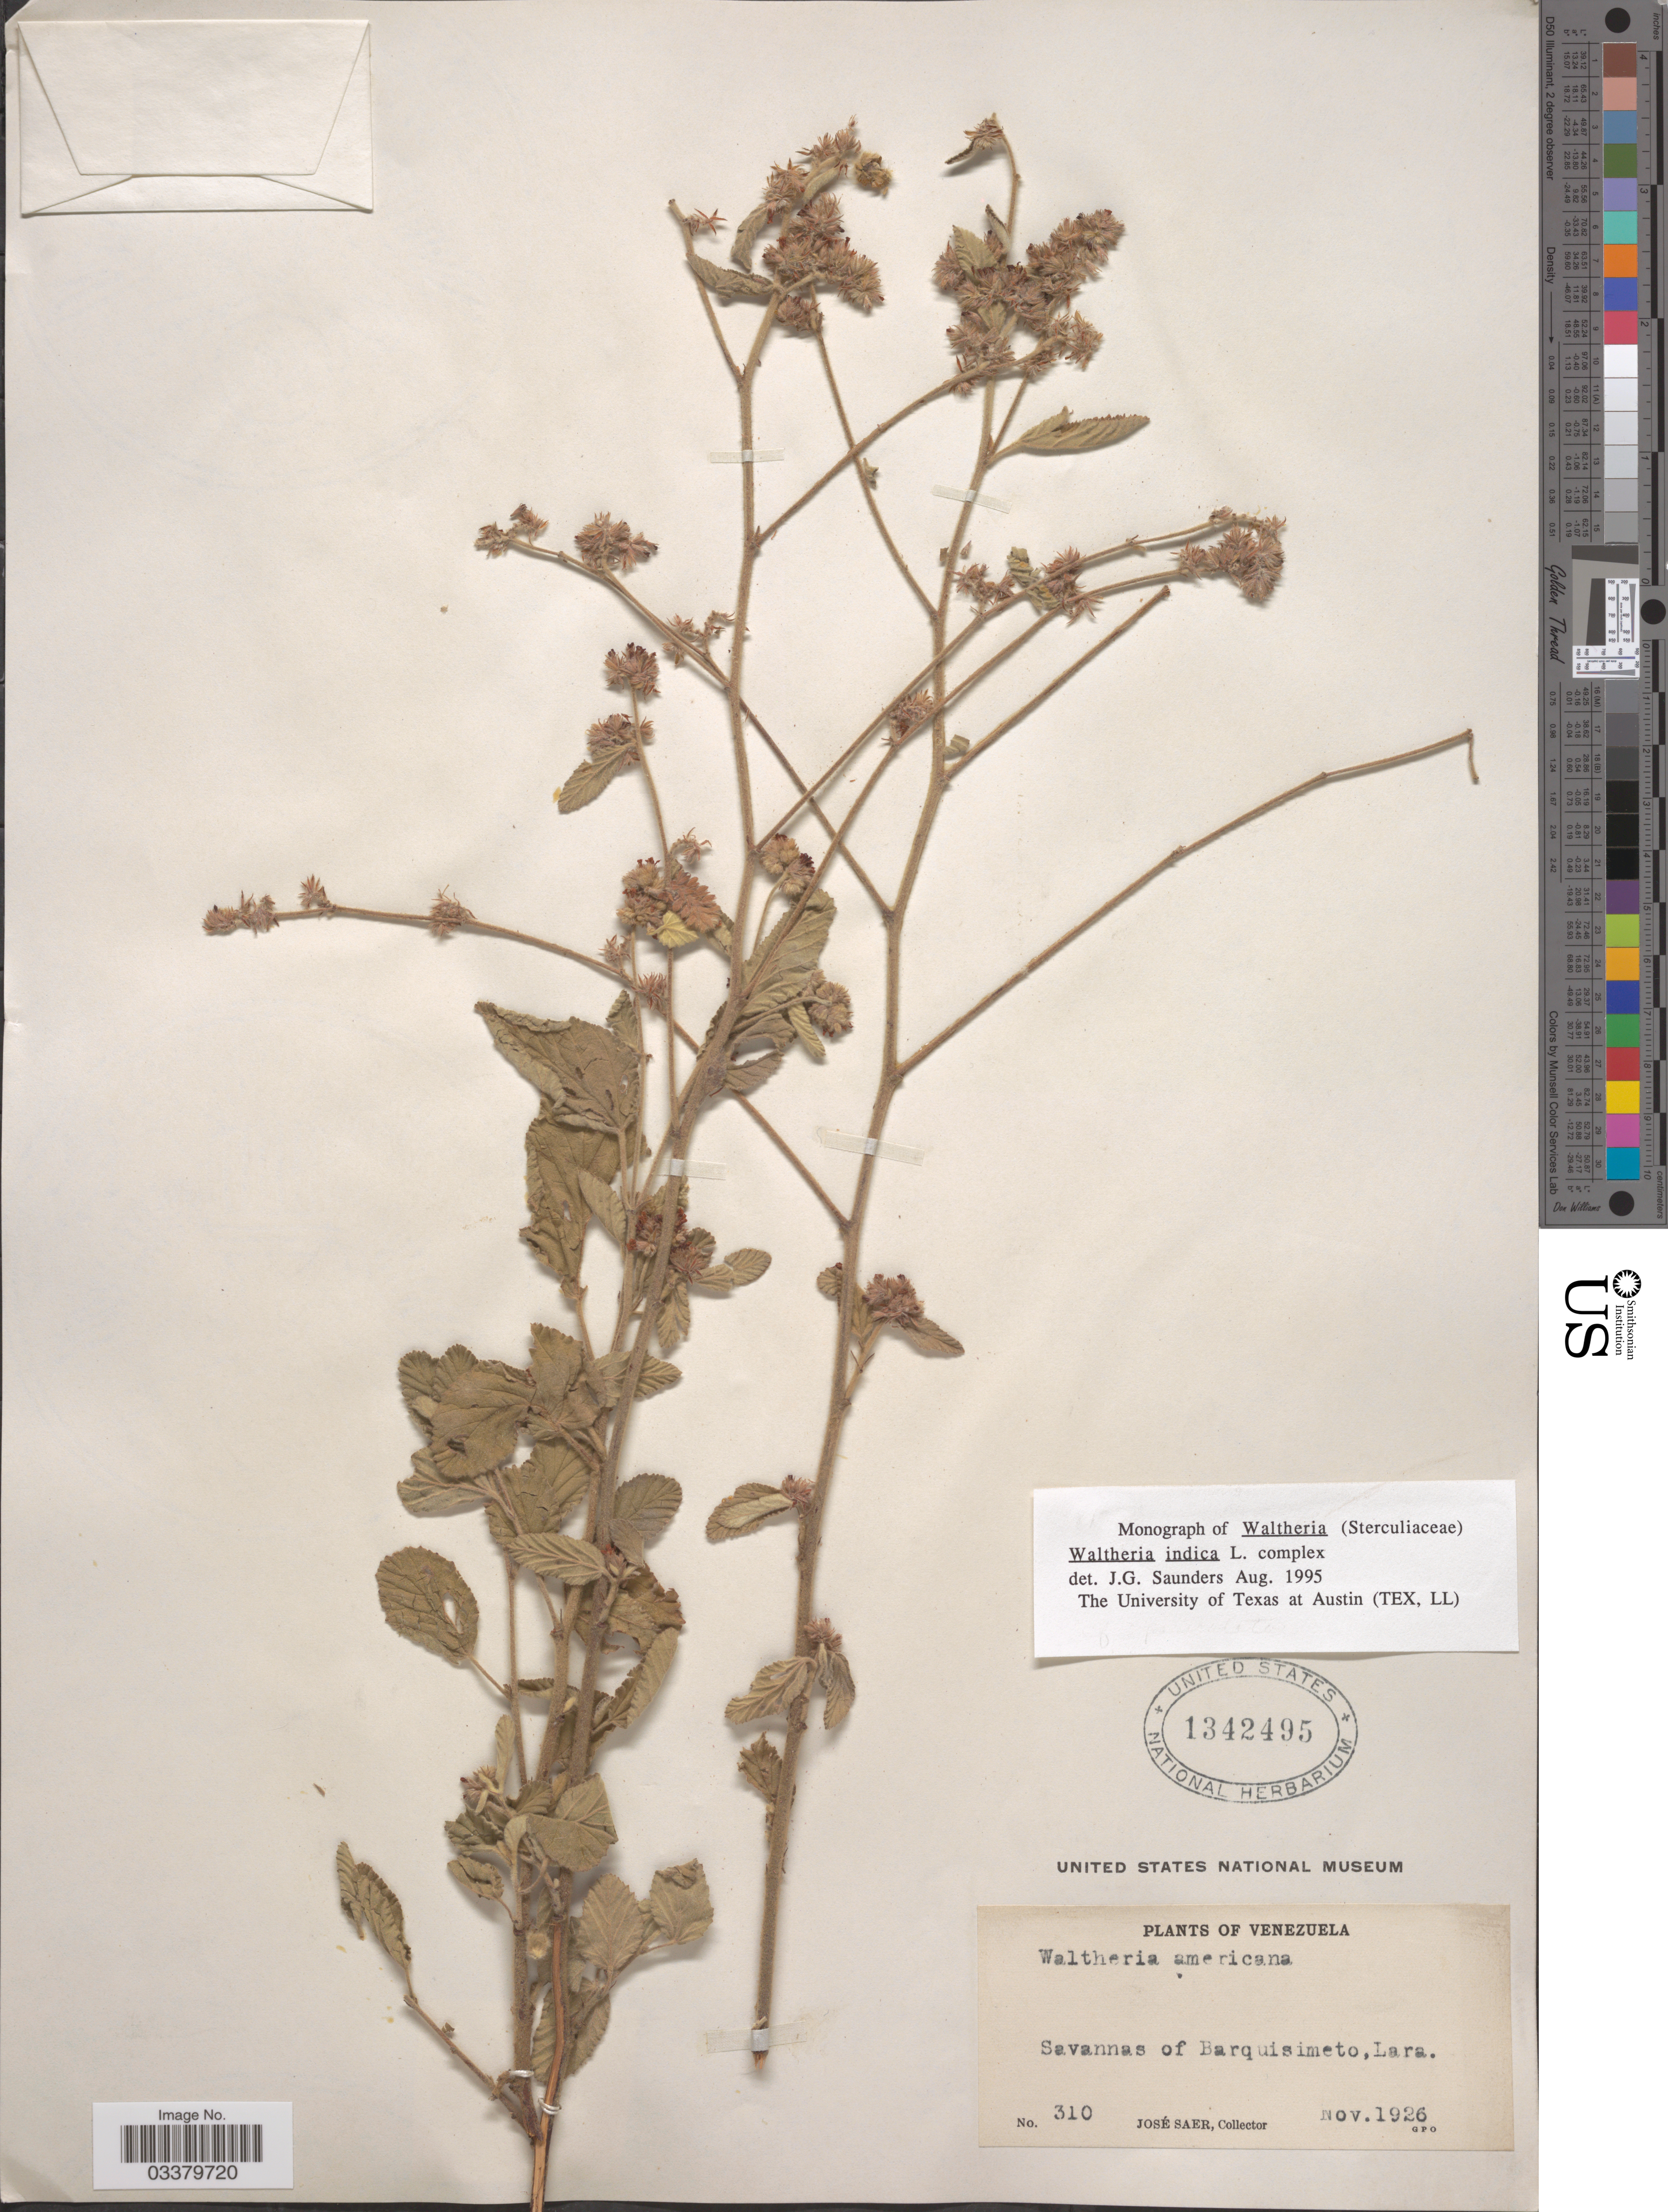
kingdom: Plantae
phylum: Tracheophyta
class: Magnoliopsida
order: Malvales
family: Malvaceae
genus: Waltheria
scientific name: Waltheria indica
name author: L.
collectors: J. Saer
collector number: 310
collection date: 1926-11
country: Venezuela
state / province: Lara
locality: Savannas of Barquisimeto.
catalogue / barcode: US 1342495